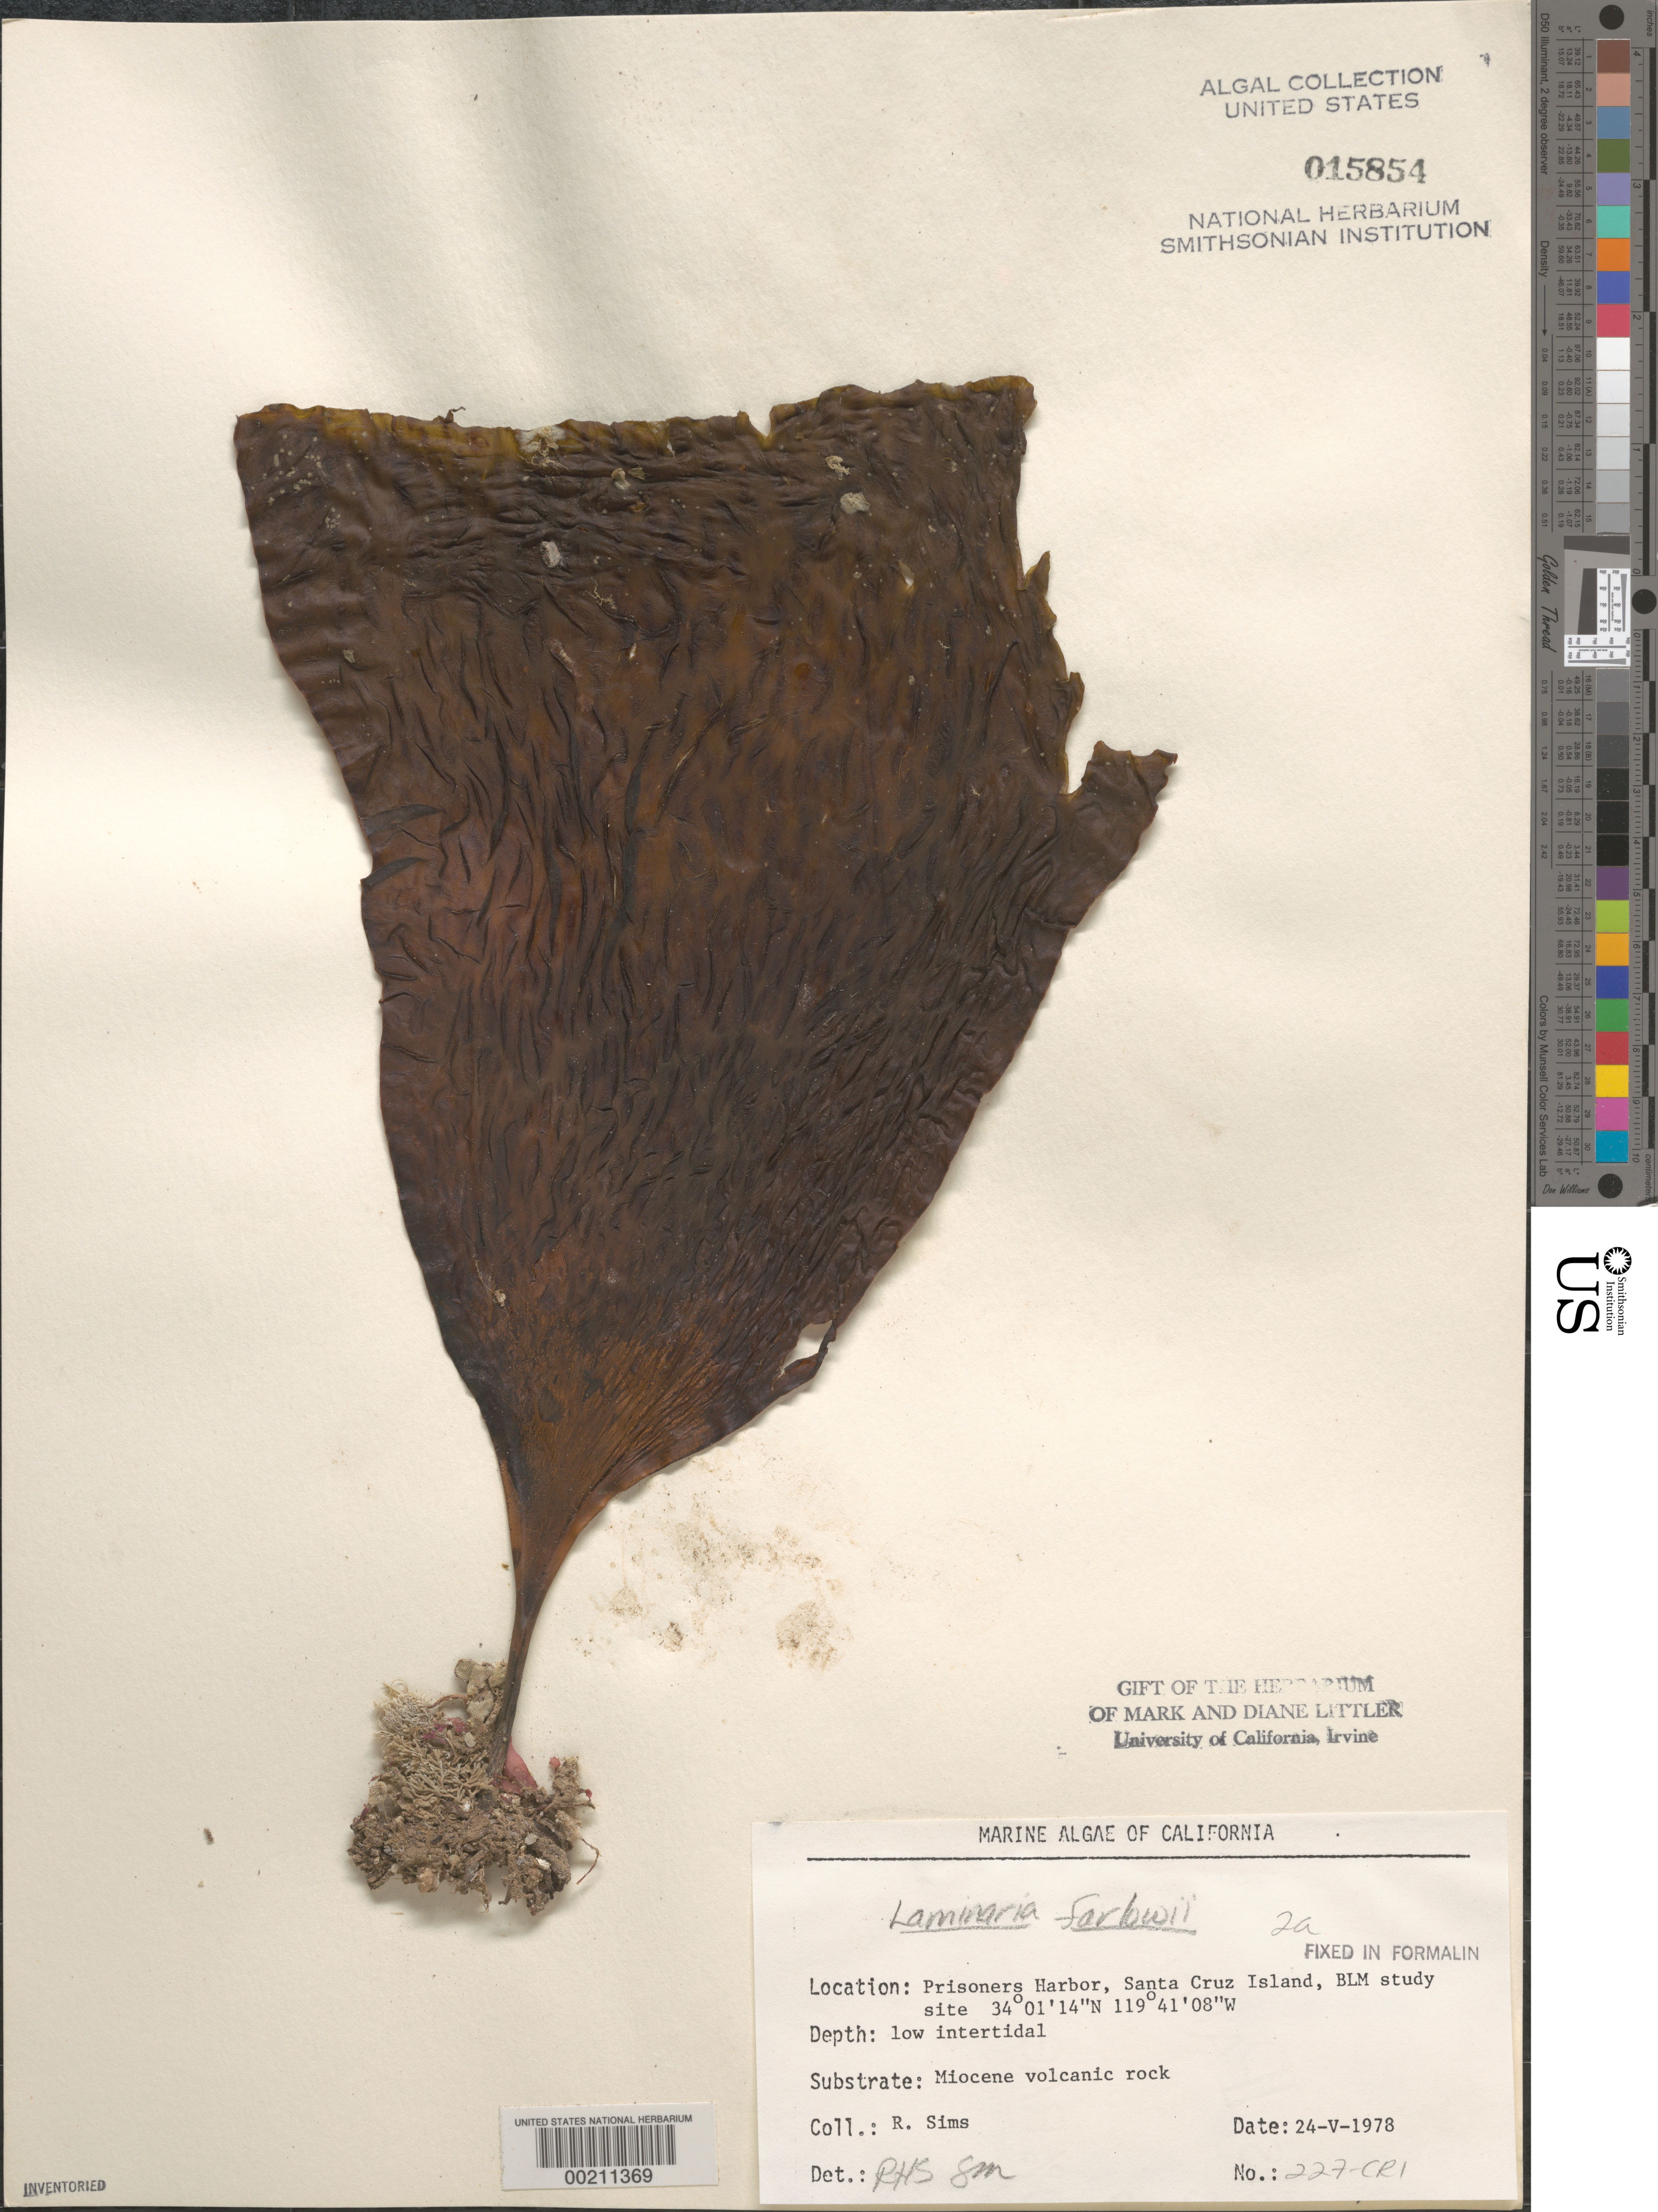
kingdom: Chromista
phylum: Ochrophyta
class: Phaeophyceae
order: Laminariales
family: Laminariaceae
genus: Laminaria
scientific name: Laminaria farlowii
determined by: Sims, Robert H.; Murray, S. N.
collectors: R. H. Sims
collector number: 227-cri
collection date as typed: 24 May 1978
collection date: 1978-05-24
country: United States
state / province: California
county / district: Santa Barbara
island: Santa Cruz Island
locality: Prisoners Harbor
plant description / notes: BLM-SOCALBIGHT Rocky Intertidal Survey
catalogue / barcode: US 15854